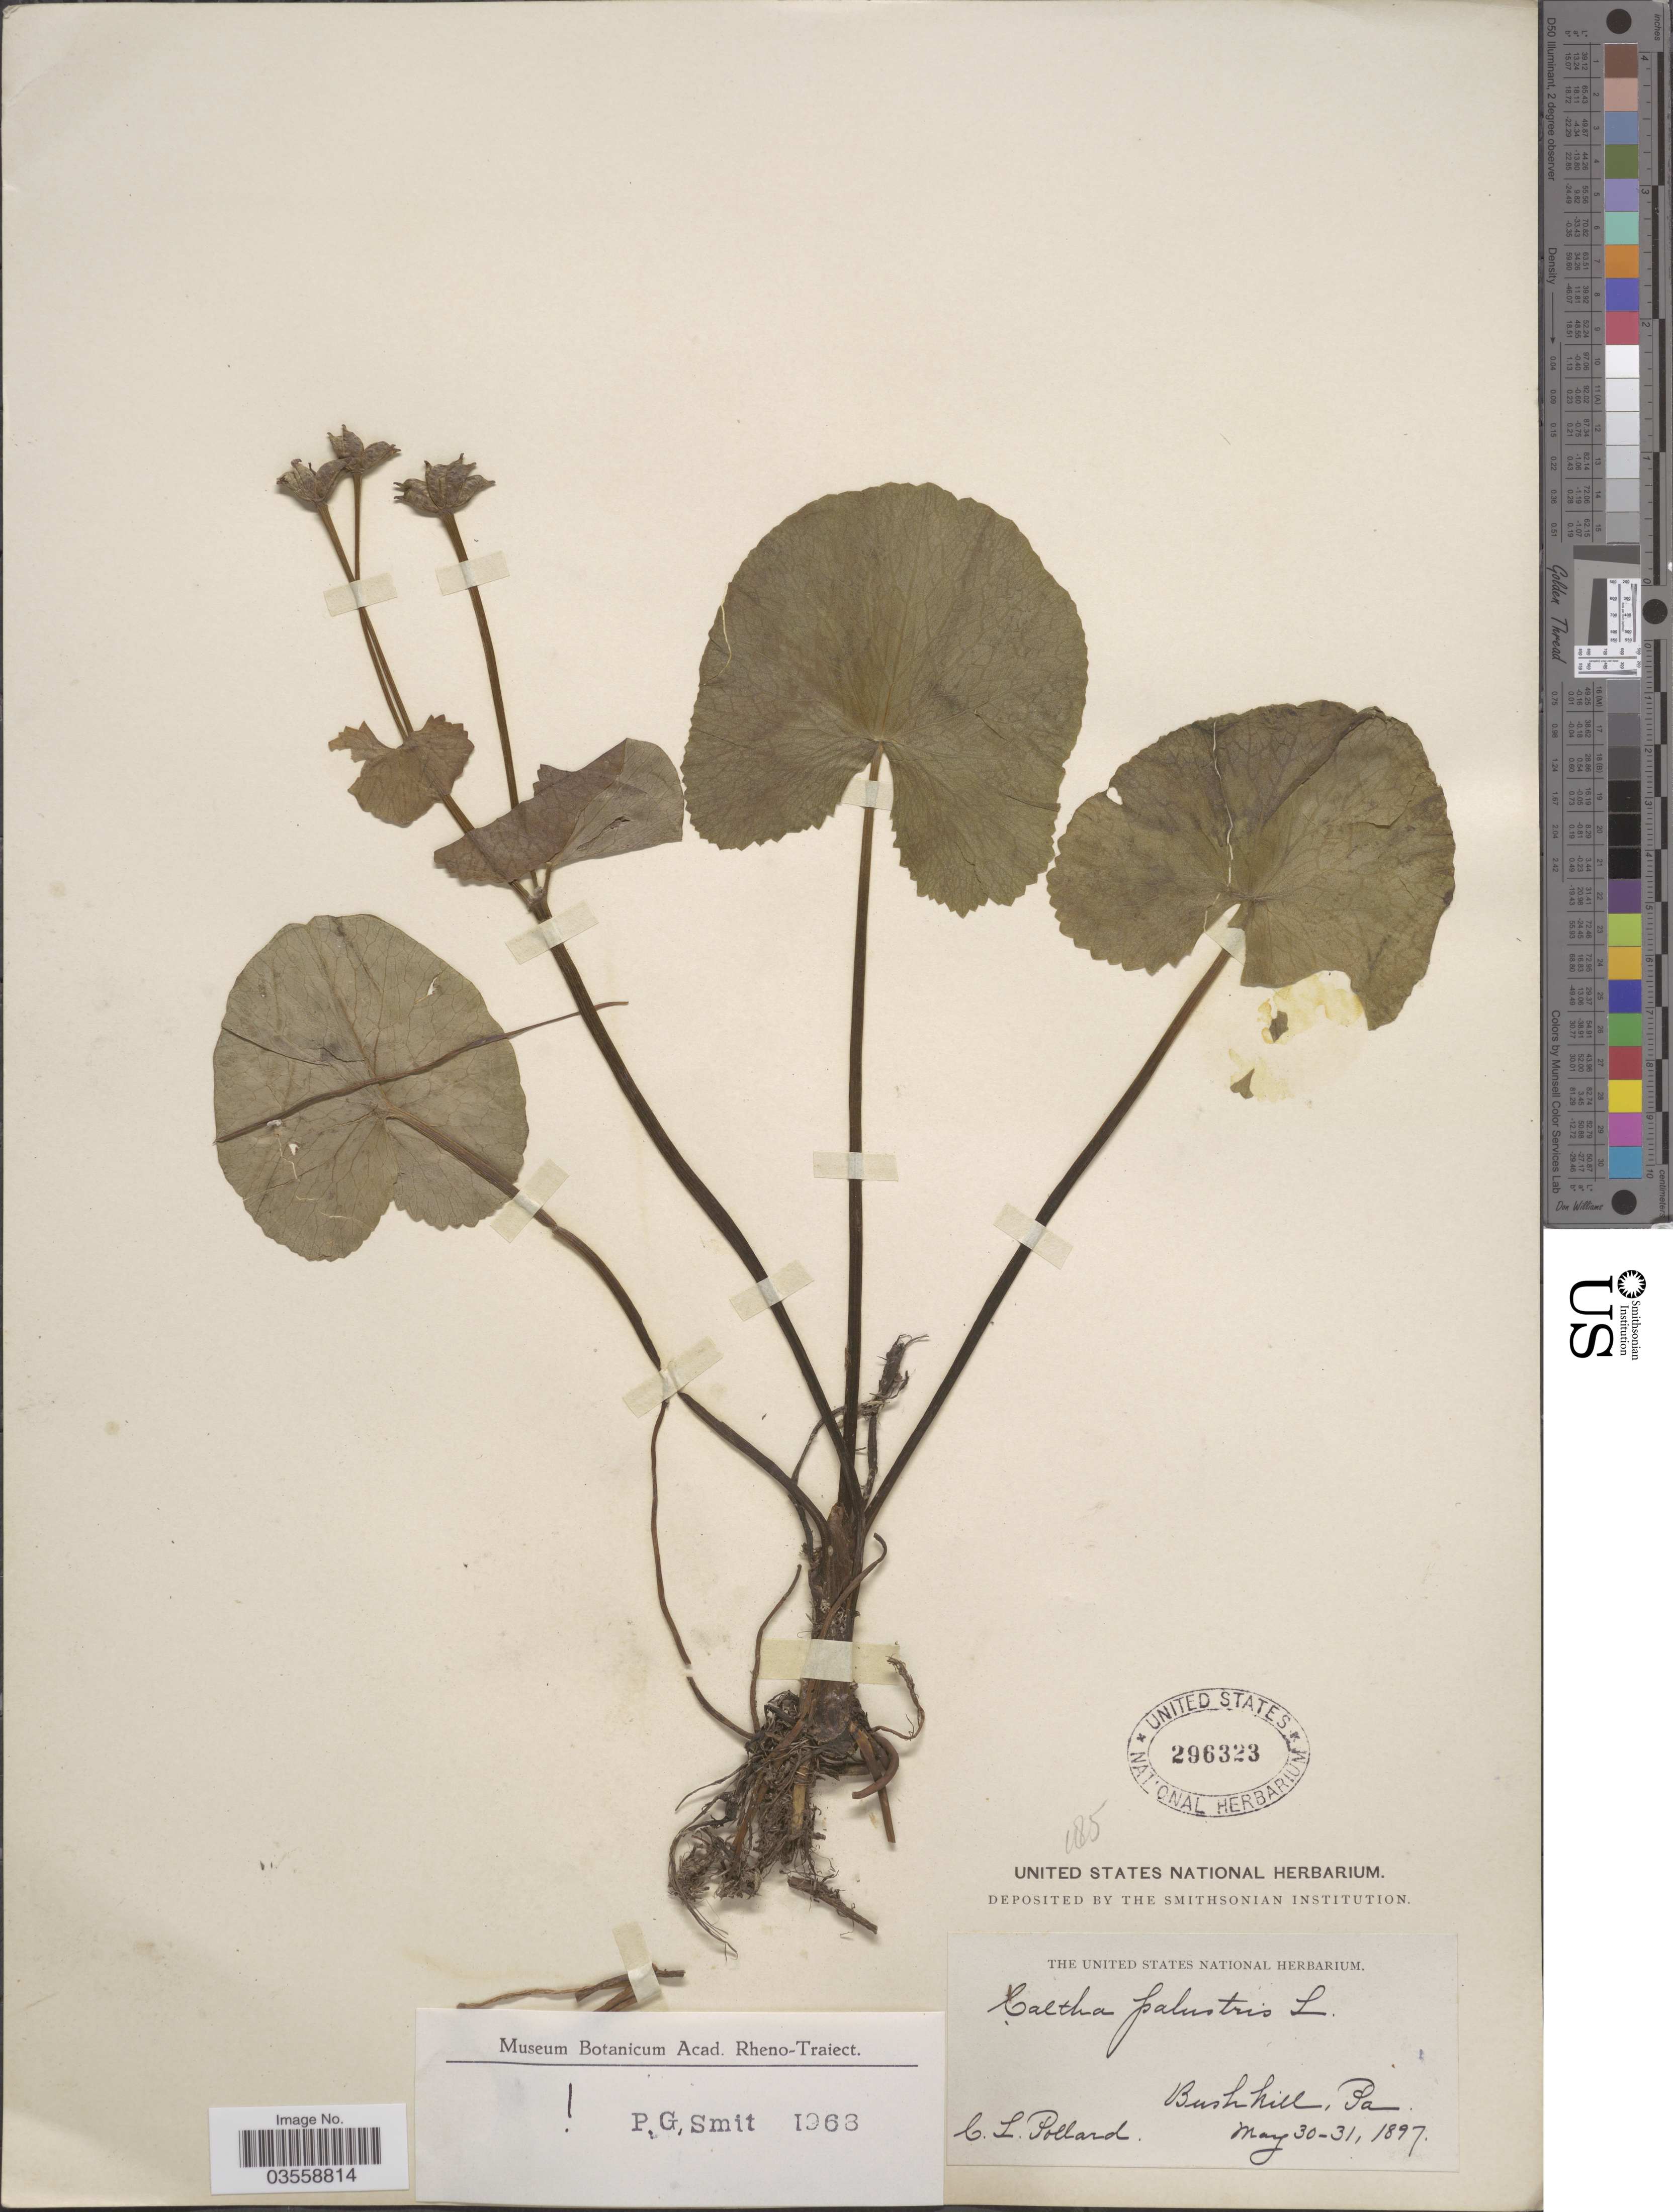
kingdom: Plantae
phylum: Tracheophyta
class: Magnoliopsida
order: Ranunculales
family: Ranunculaceae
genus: Caltha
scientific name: Caltha palustris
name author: L.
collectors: C. L. Pollard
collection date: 1897-05-30/1897-05-31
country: United States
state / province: Pennsylvania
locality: Bushkill.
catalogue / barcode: US 296323